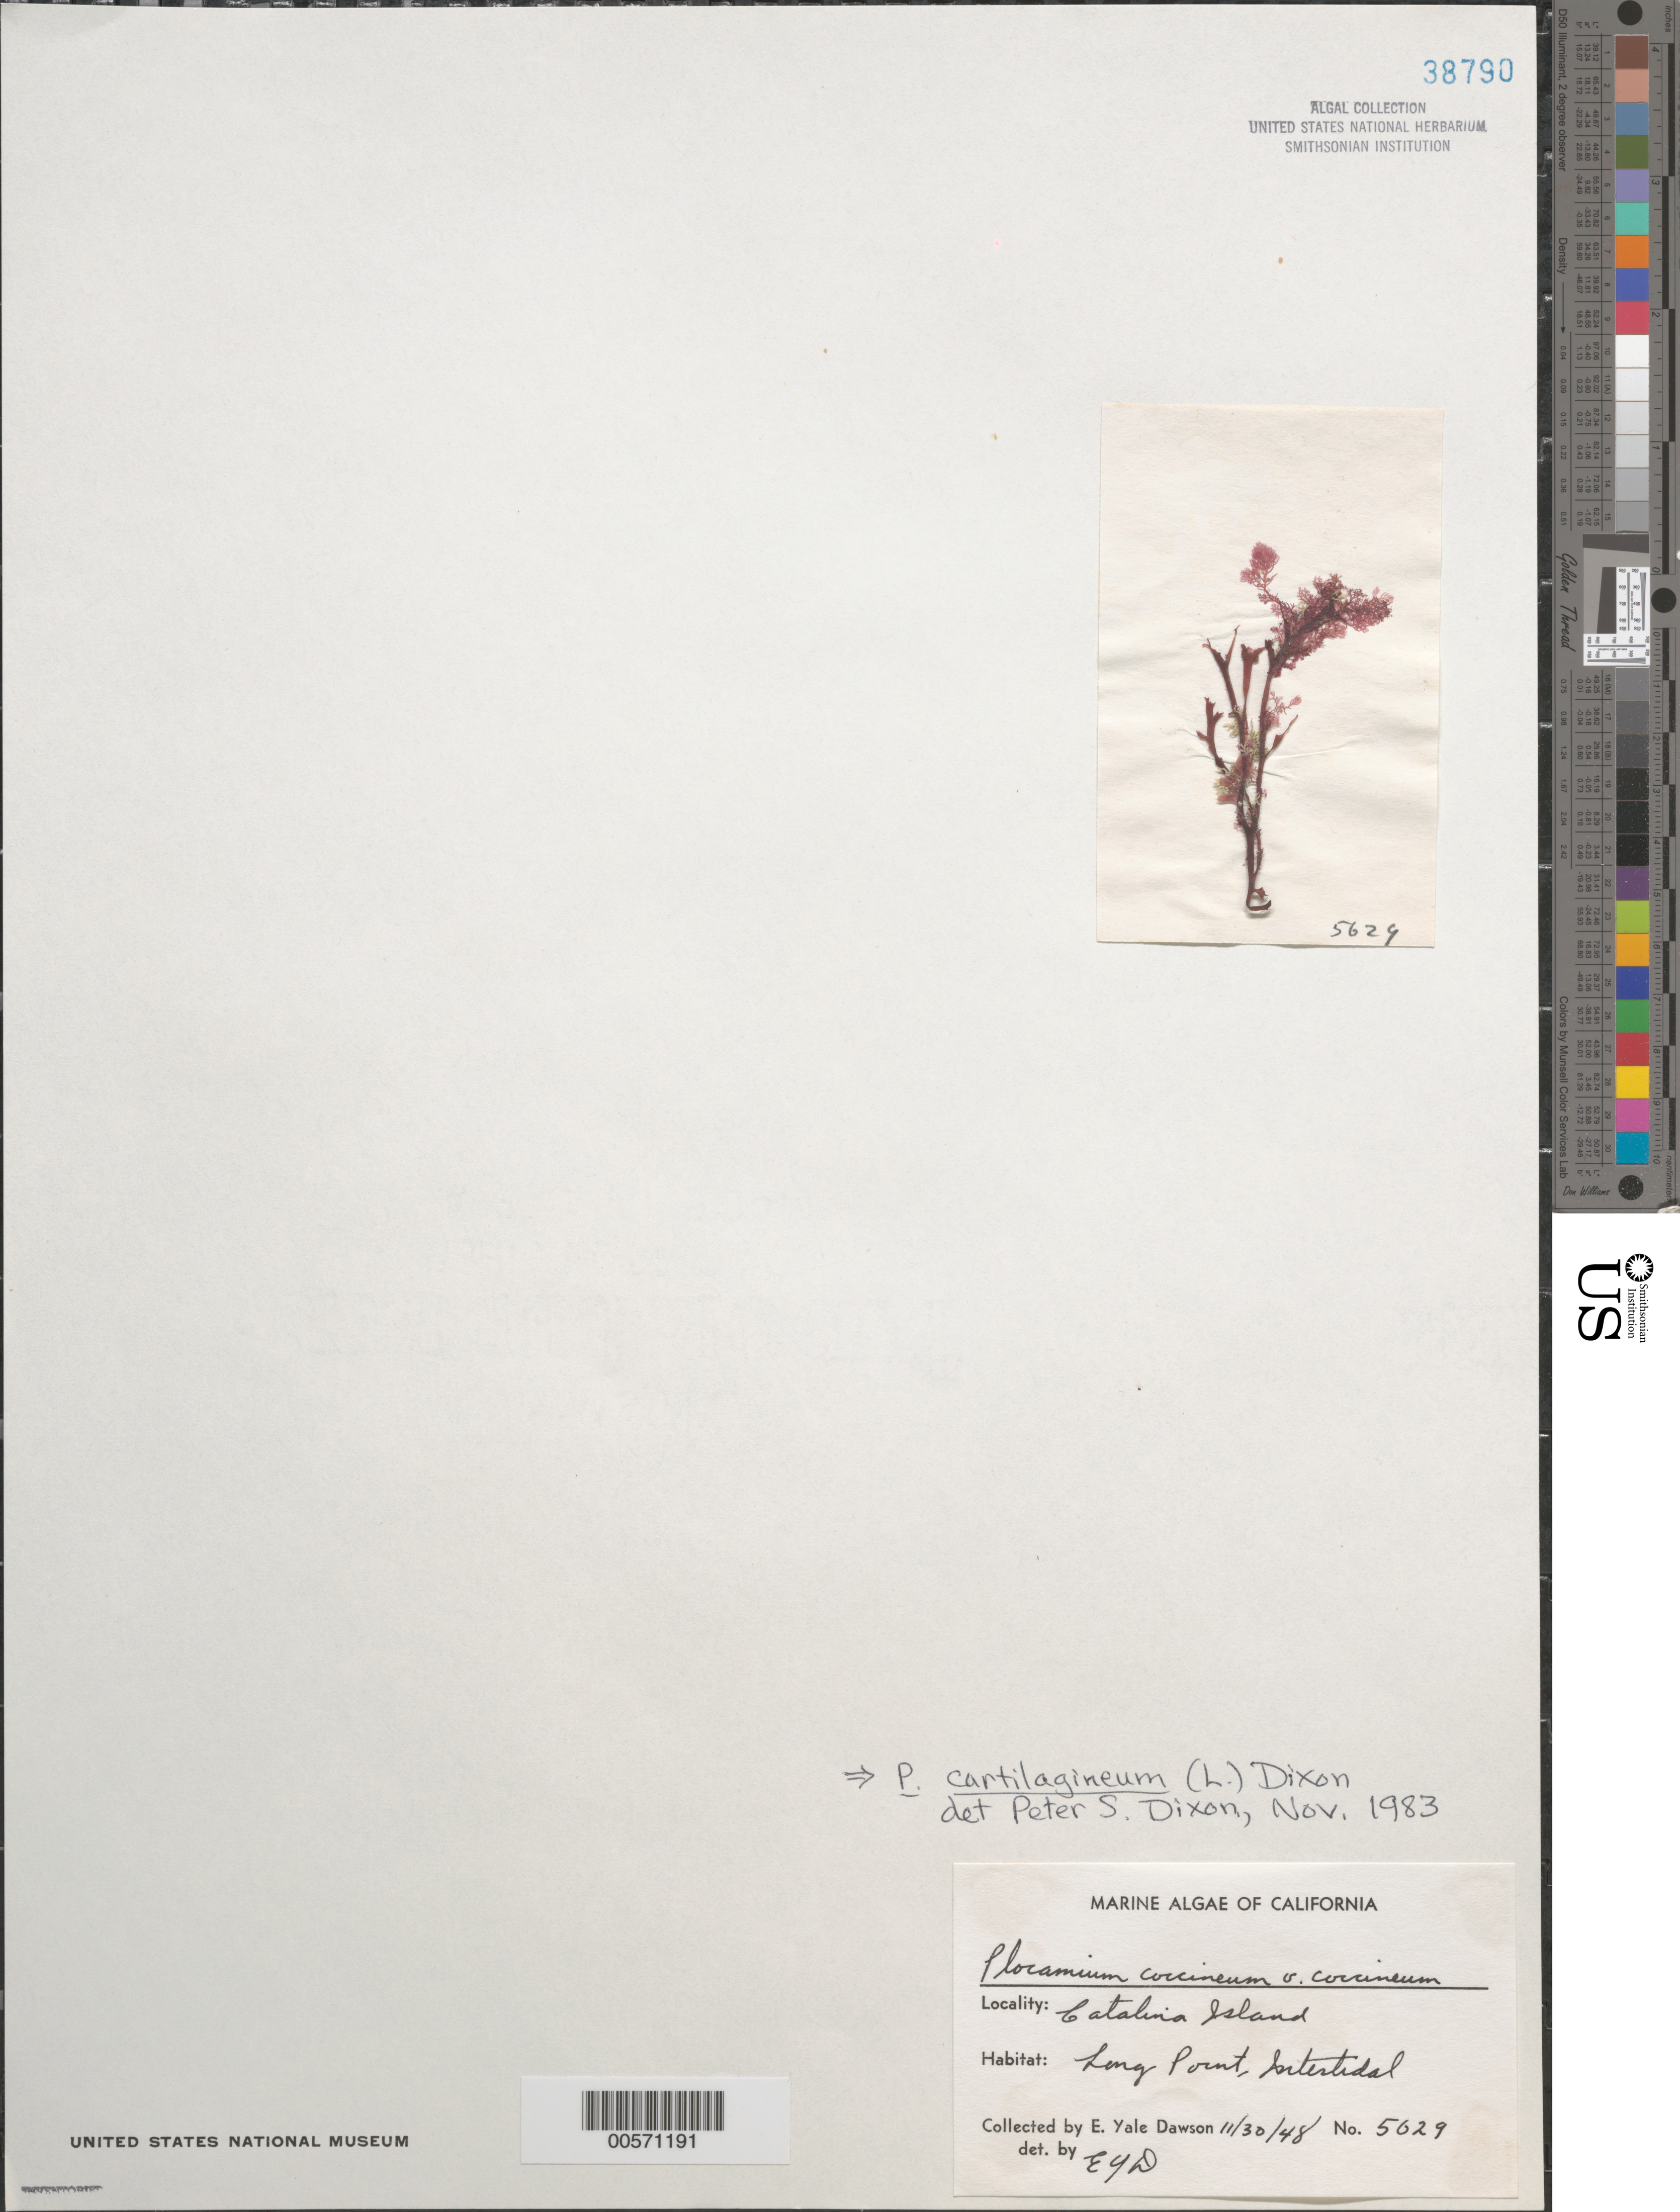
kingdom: Plantae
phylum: Rhodophyta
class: Florideophyceae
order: Plocamiales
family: Plocamiaceae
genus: Plocamium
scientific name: Plocamium cartilagineum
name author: (L.) P.S. Dixon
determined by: Dixon, P. S.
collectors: E. Y. Dawson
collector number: EYD 5629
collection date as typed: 30 Nov 1948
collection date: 1948-11-30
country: United States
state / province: California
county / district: Los Angeles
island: Santa Catalina Island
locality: Long Point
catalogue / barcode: US 38790